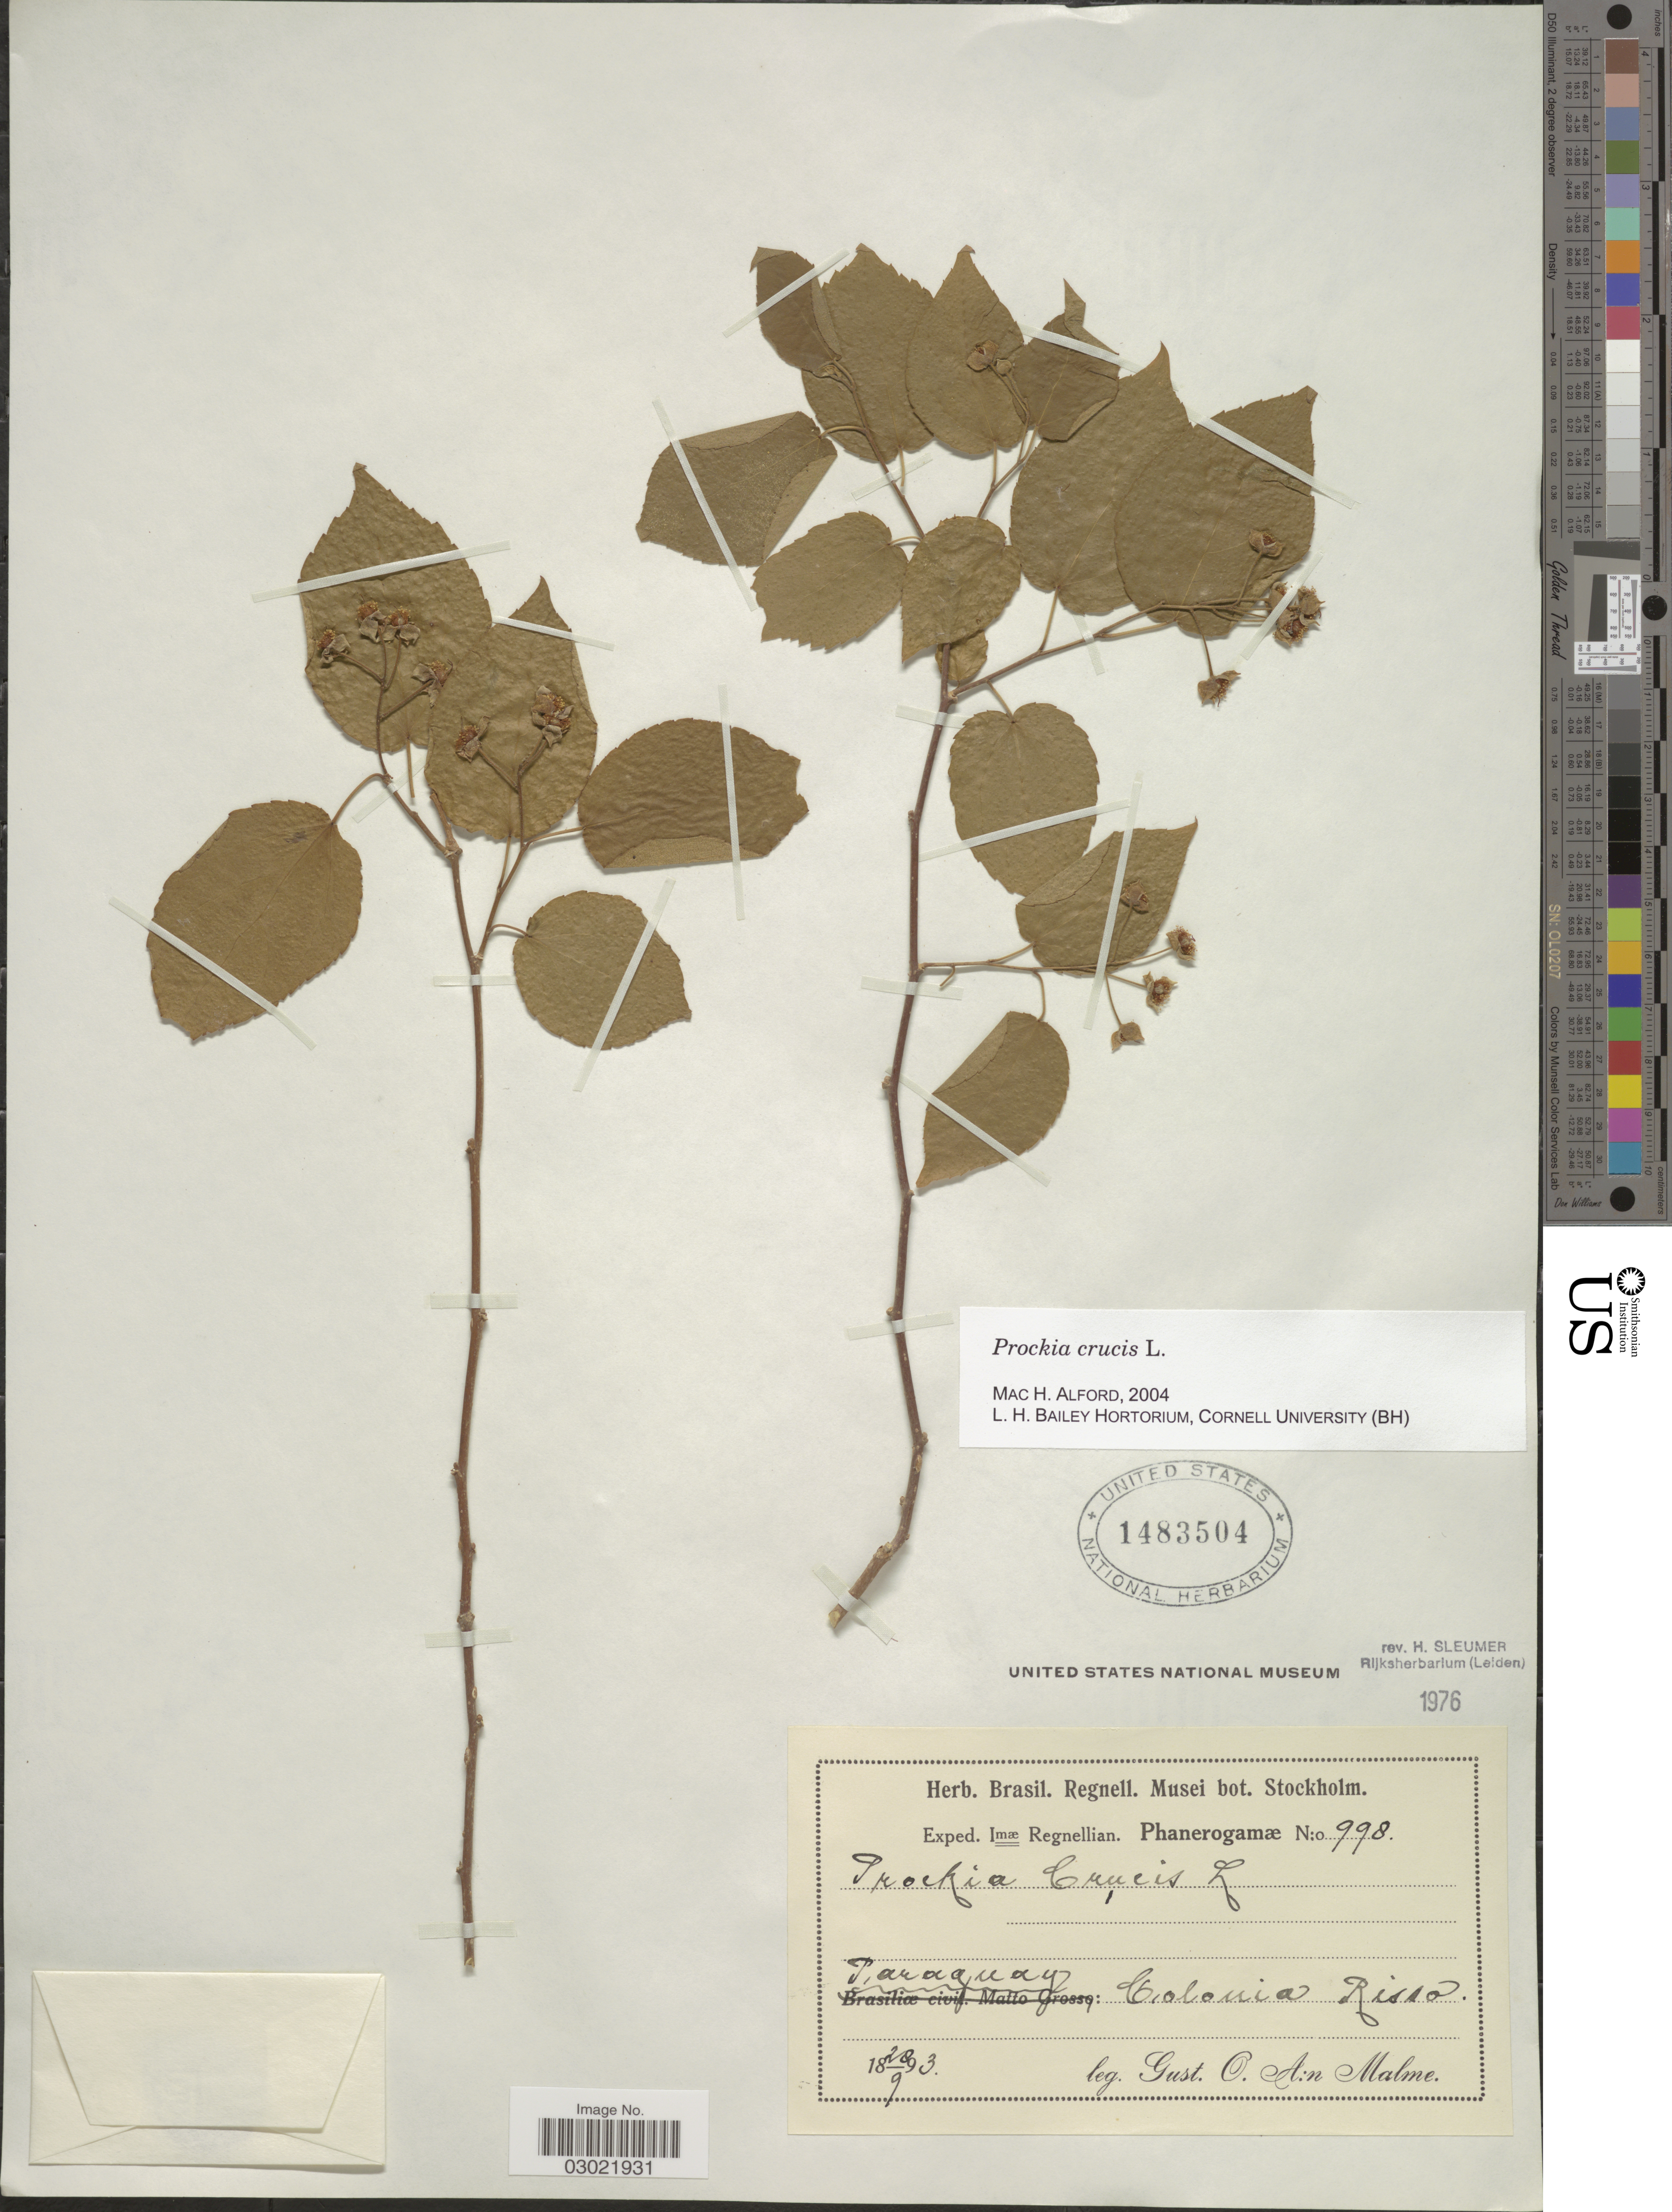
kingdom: Plantae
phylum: Tracheophyta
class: Magnoliopsida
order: Malpighiales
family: Salicaceae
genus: Prockia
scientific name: Prockia crucis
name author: P. Browne ex L.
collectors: G. O. A. Malme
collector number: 998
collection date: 1893-09-28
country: Paraguay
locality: Colonia Risso.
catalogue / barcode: US 1483504